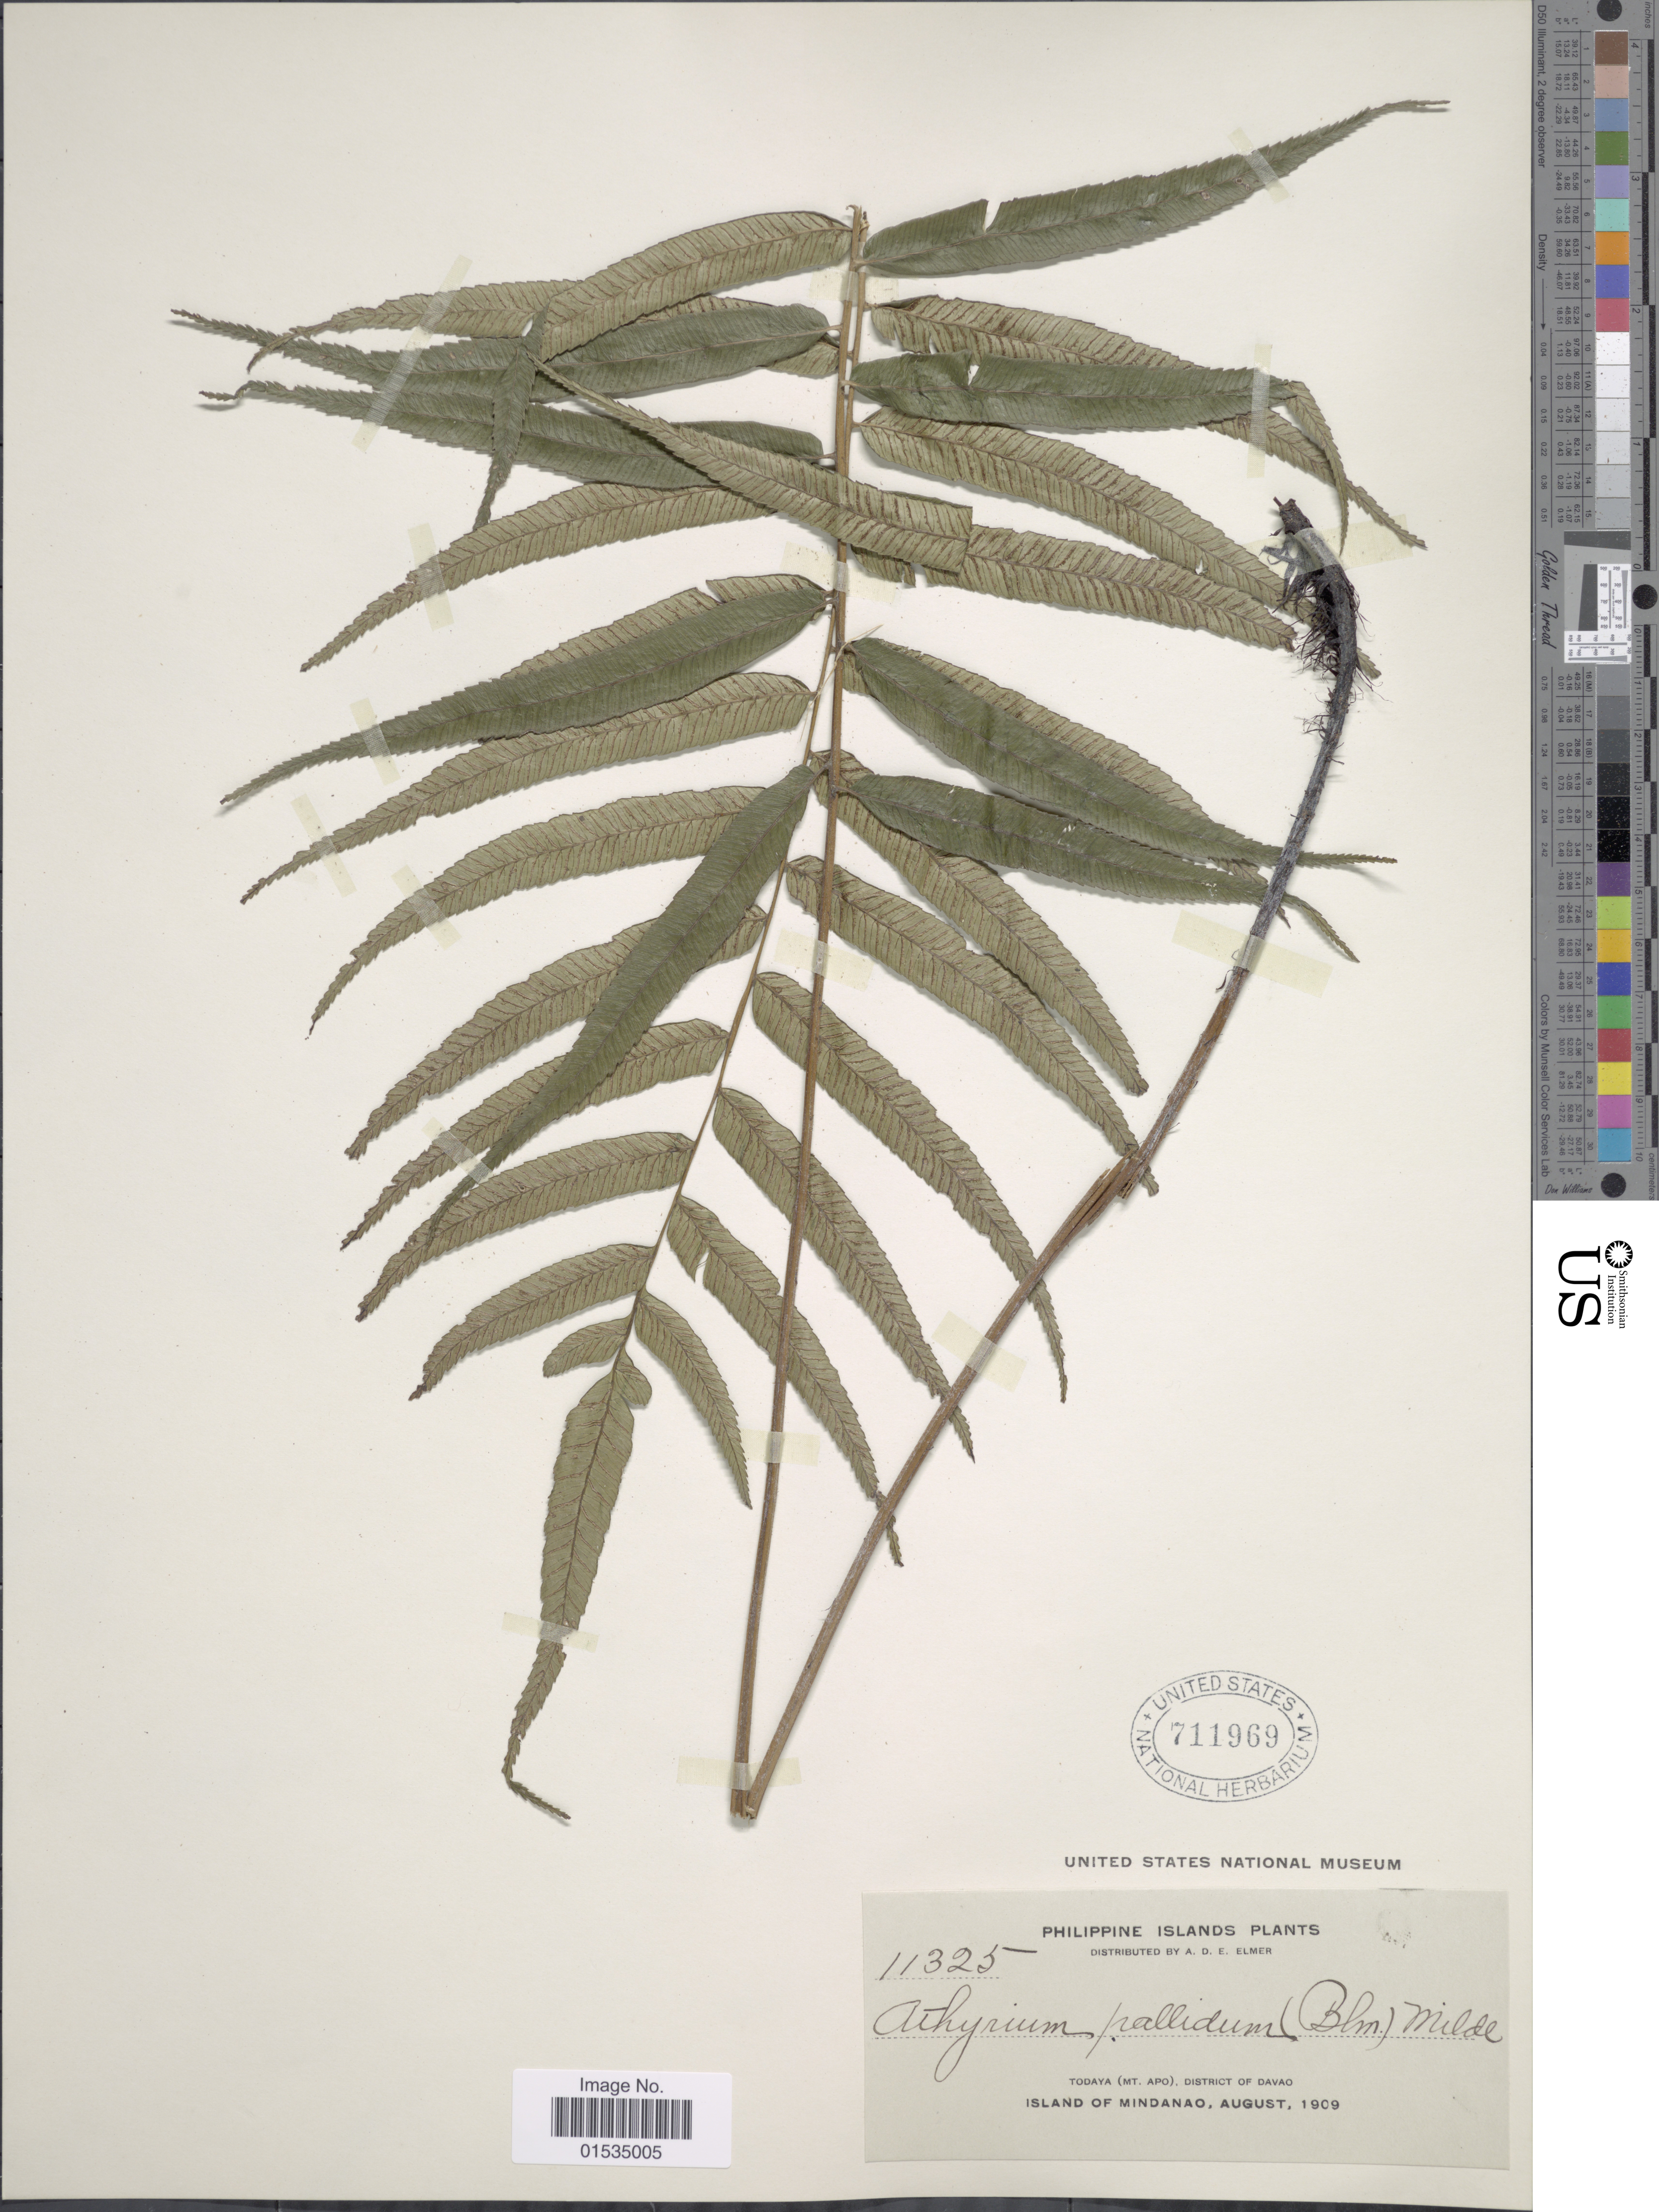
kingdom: Plantae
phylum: Tracheophyta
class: Polypodiopsida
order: Polypodiales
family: Athyriaceae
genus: Diplazium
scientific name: Diplazium pallidum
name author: (Blume) T. Moore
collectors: A. D. E. Elmer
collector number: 11325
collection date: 1909-08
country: Philippines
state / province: Davao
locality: Todaya (Mt. Apo), Island of Mindanao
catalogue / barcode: US 711969